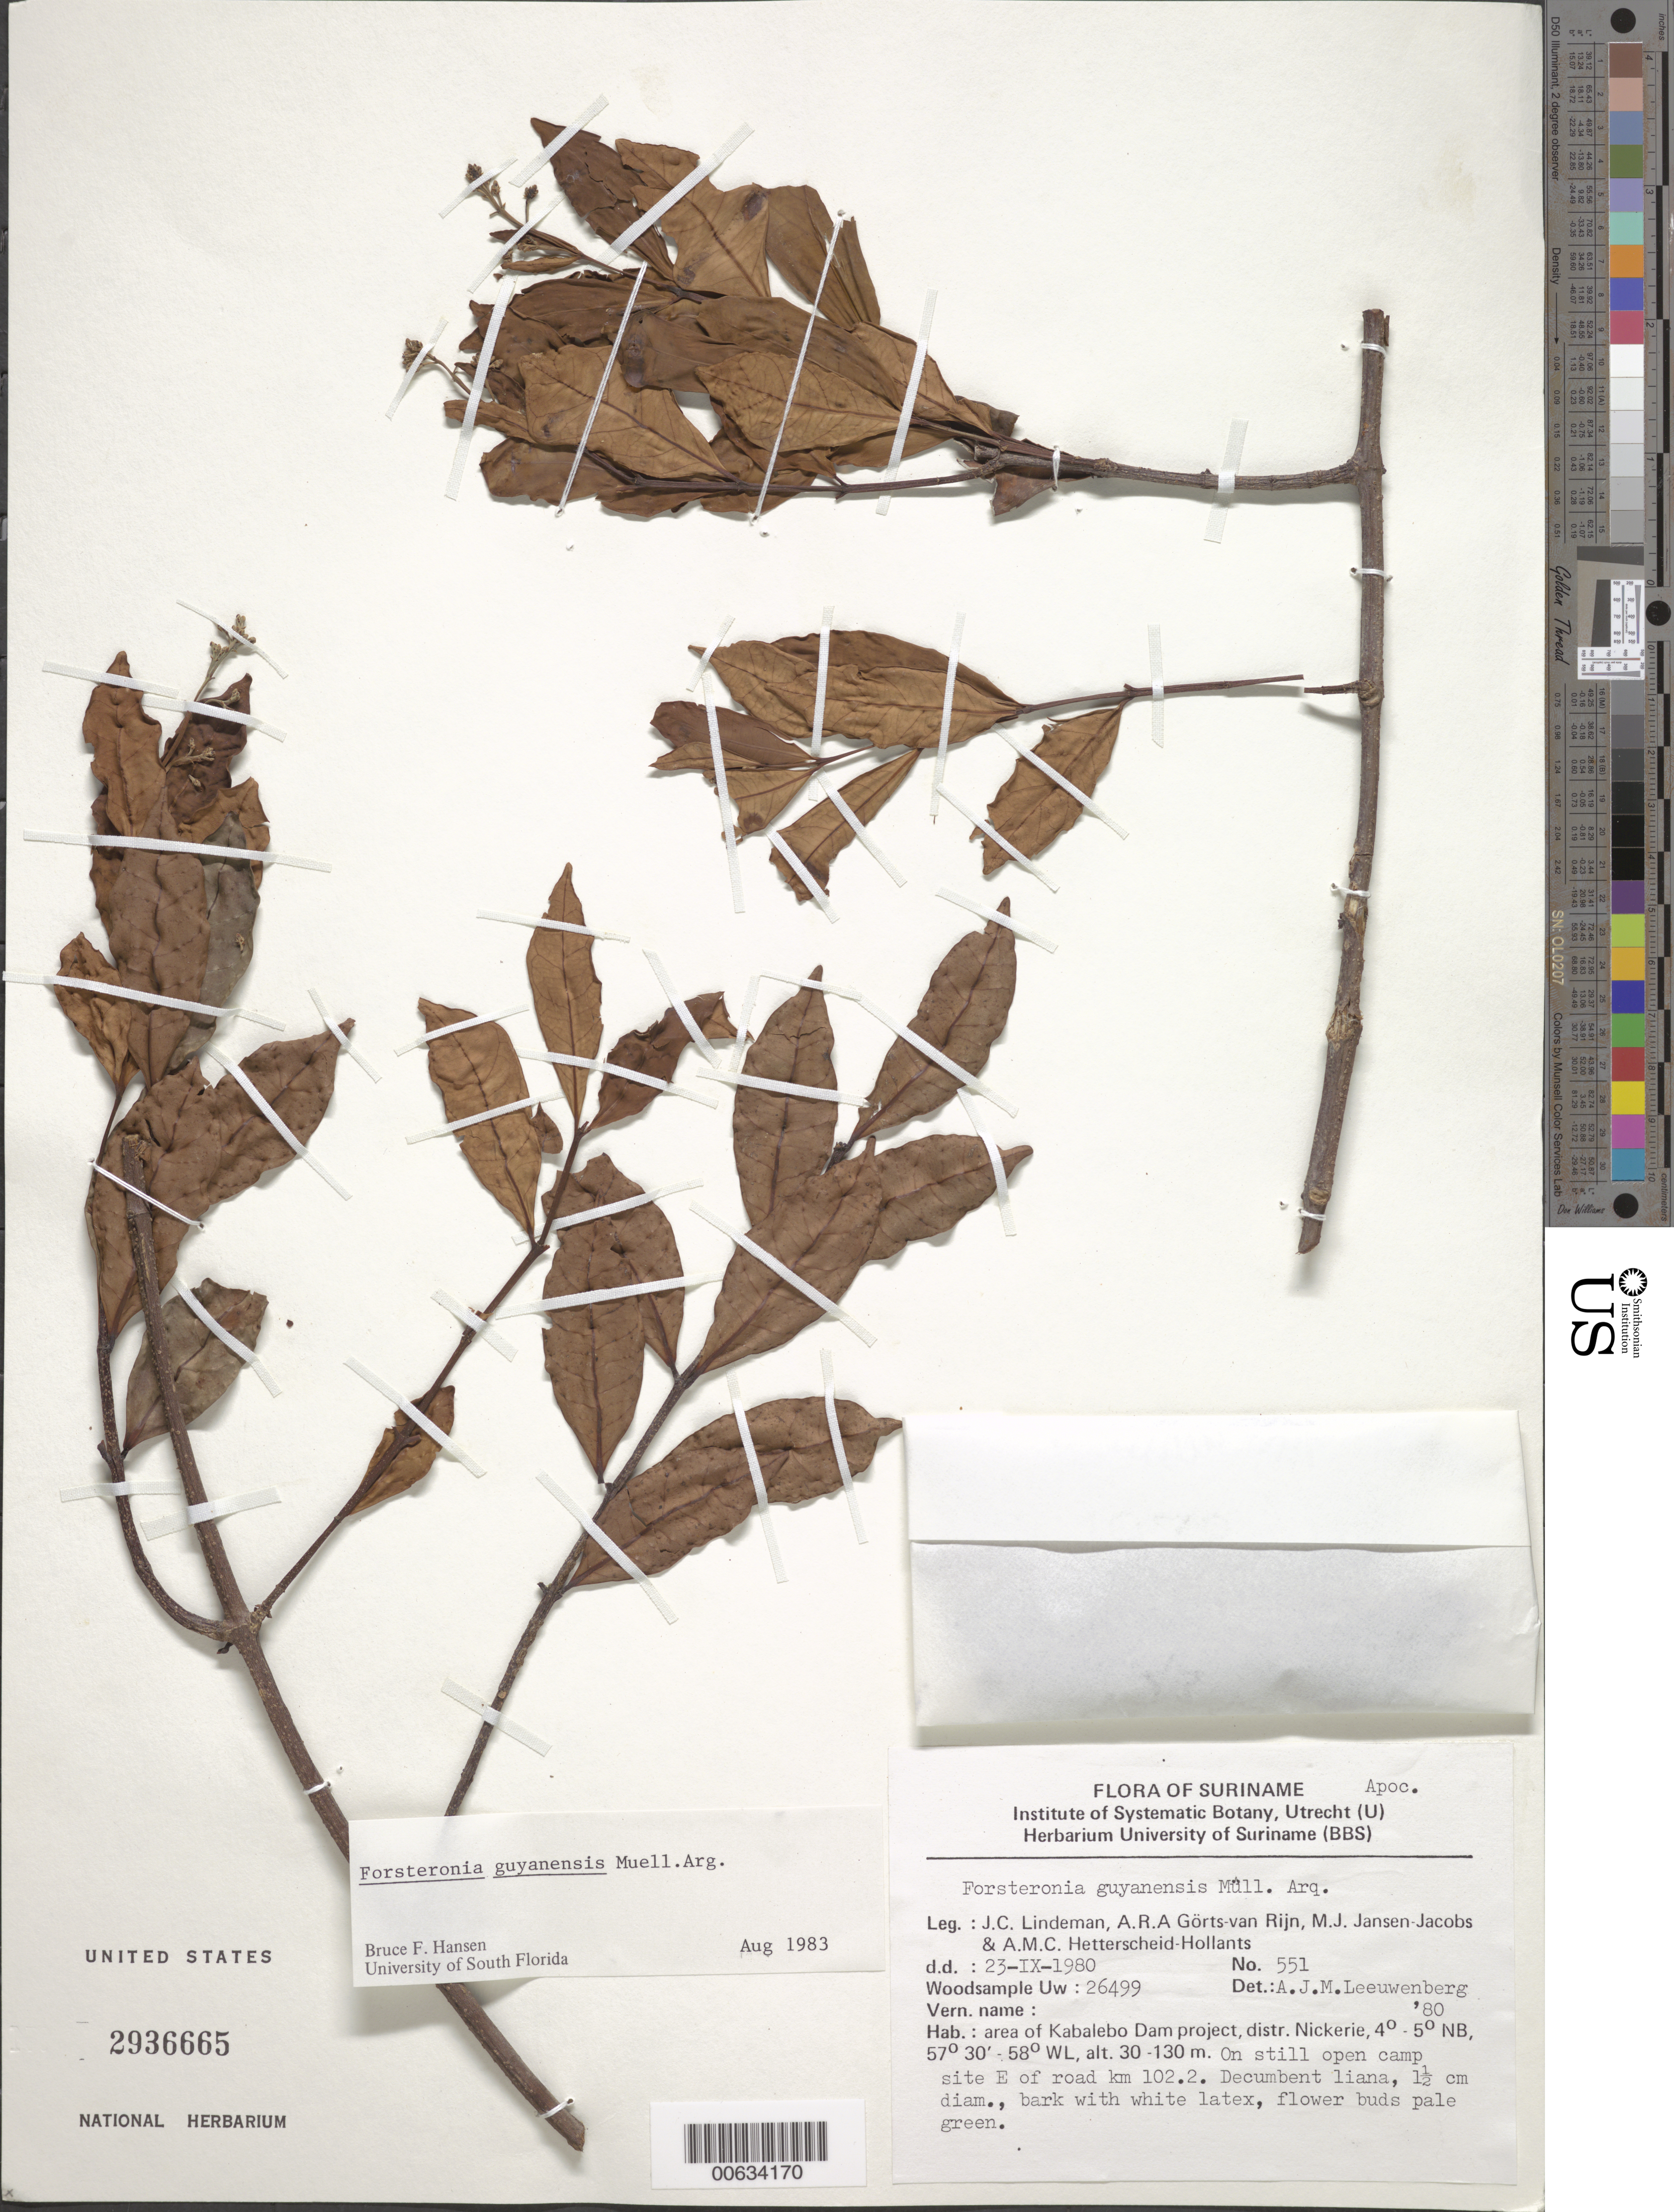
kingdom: Plantae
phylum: Tracheophyta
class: Magnoliopsida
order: Gentianales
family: Apocynaceae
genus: Forsteronia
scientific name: Forsteronia guyanensis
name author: Müll. Arg.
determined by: Hansen, B.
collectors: J. C. Lindeman, A. .R. A. Görts-van Rijn, M. J. Jansen-Jacobs & A. Hetterscheid-Hollants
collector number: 80 551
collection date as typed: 23-Sep-80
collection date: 1980-09-23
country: Suriname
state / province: Nickerie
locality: Kabalebo Dam project area, E of road km 102.2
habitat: Still open camp site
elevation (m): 30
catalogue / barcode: US 2936665